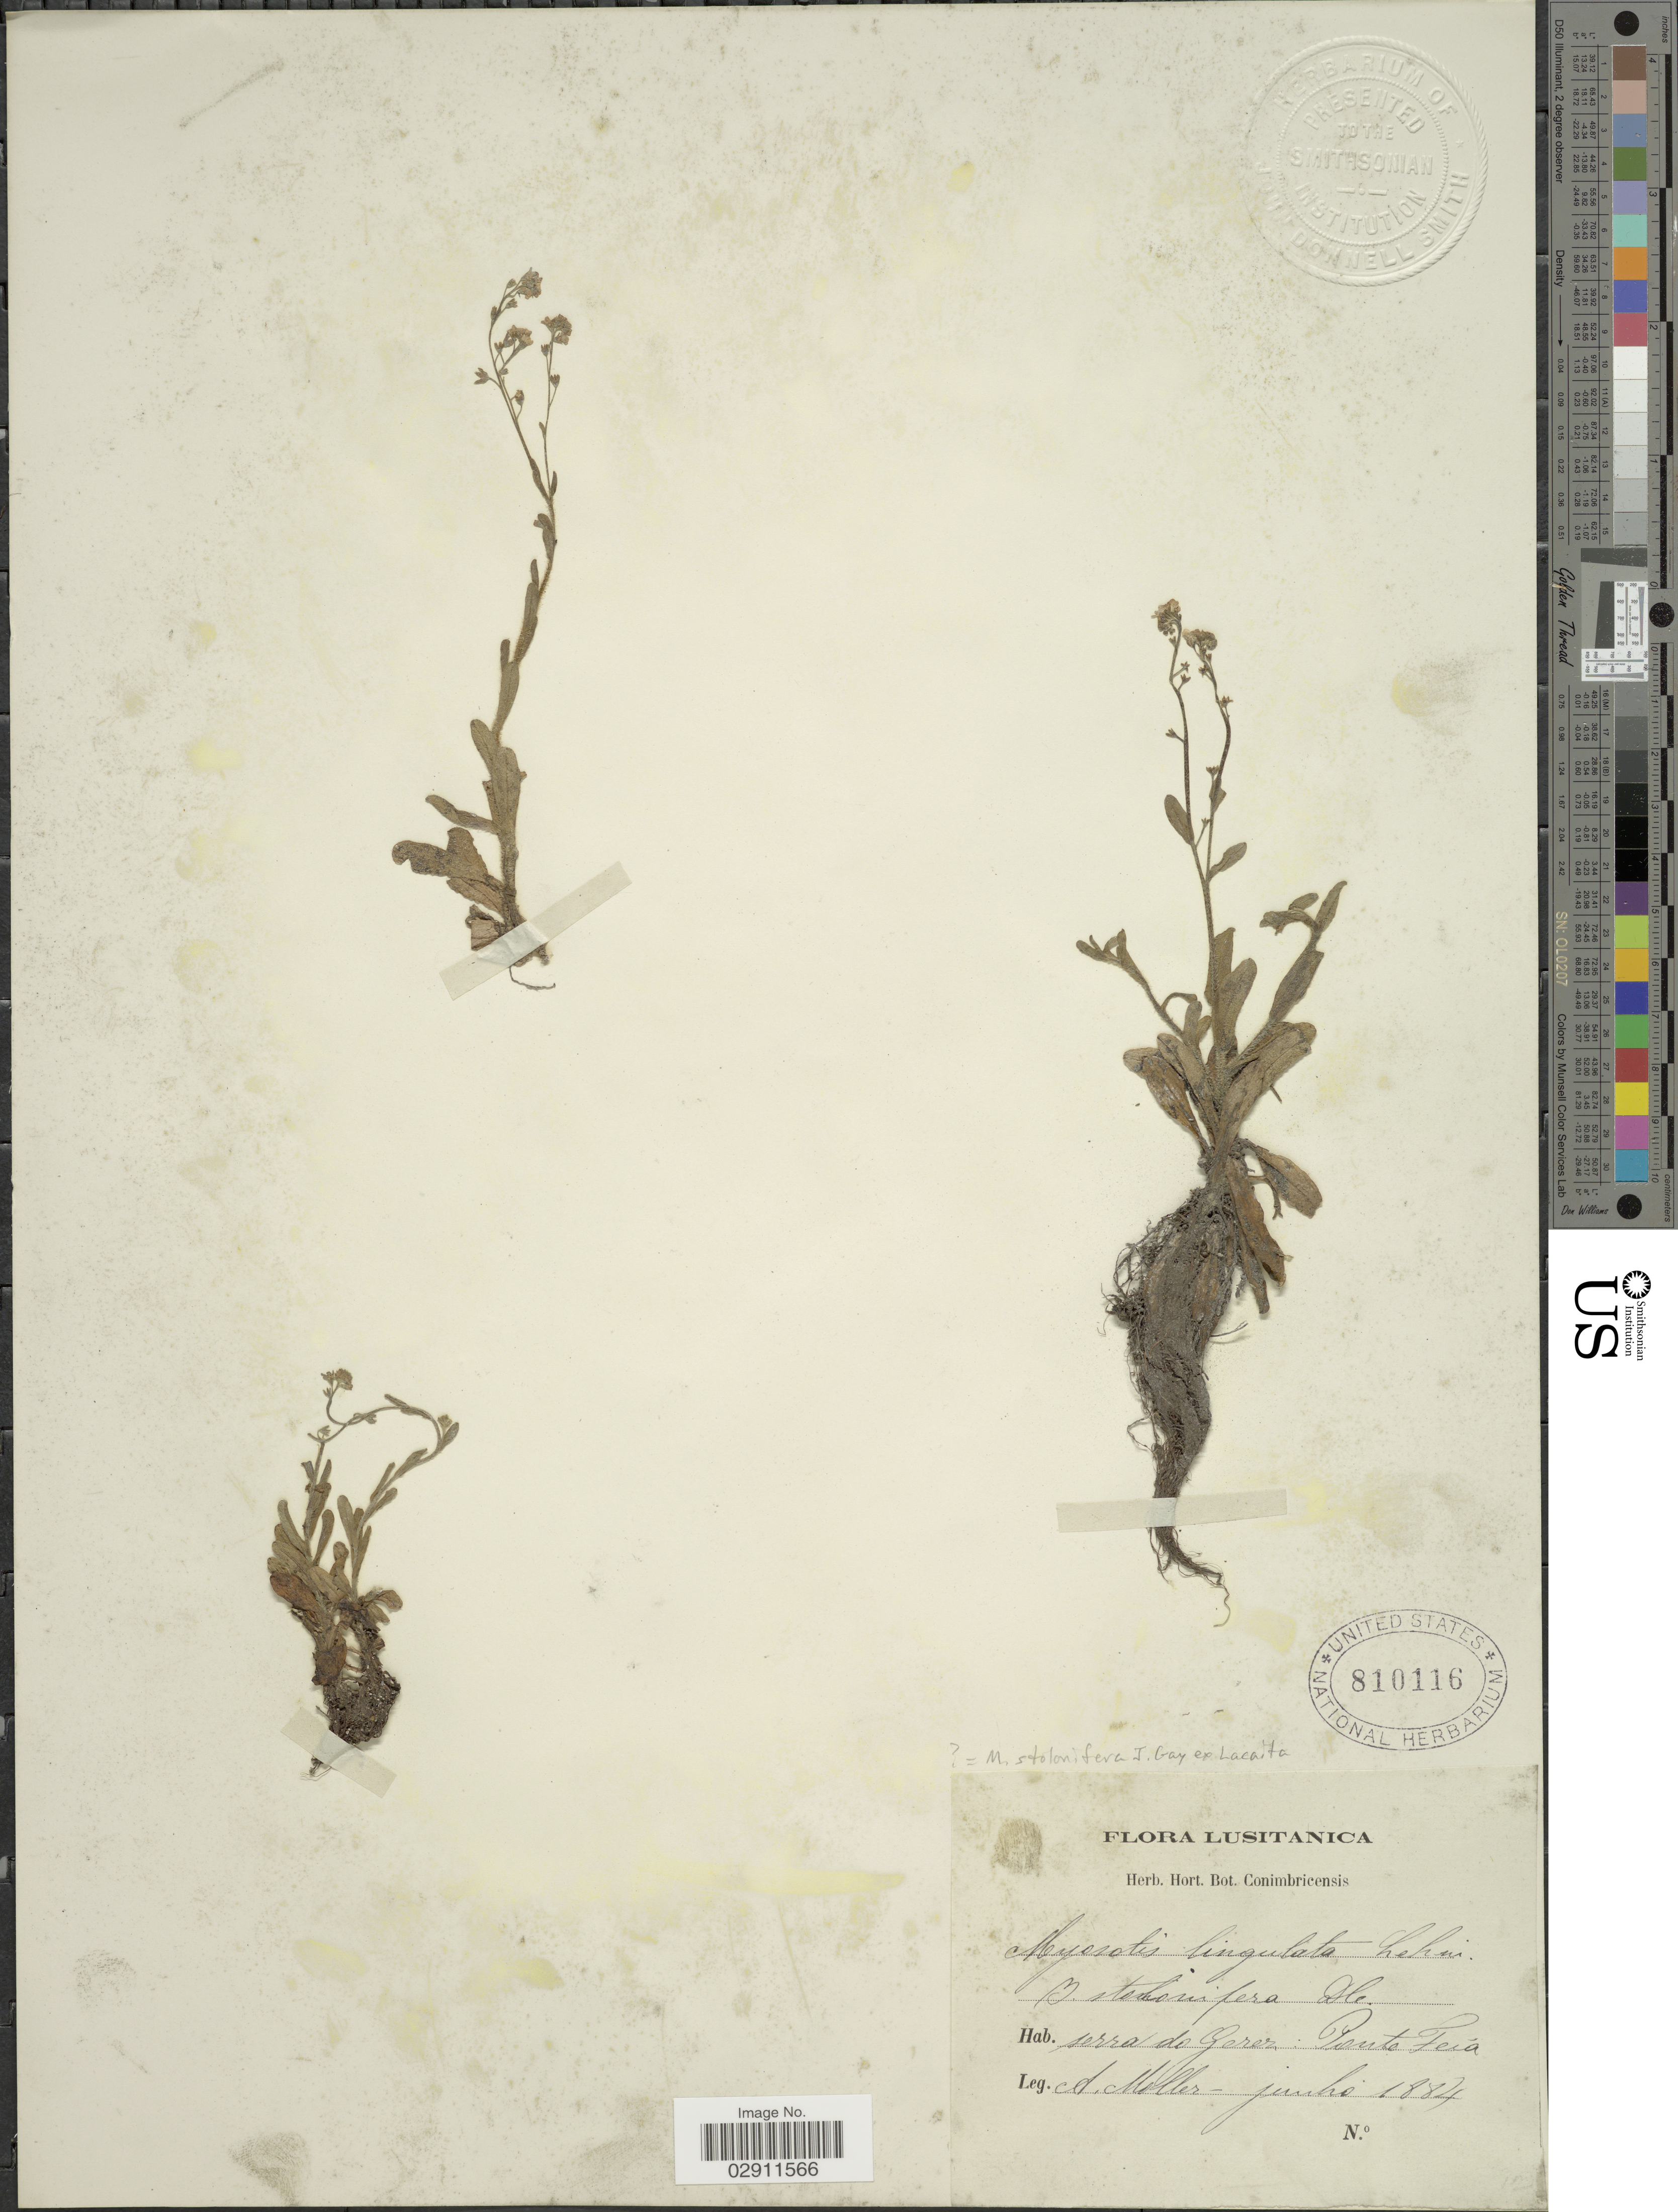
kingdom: Plantae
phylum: Tracheophyta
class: Magnoliopsida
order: Boraginales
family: Boraginaceae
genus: Myosotis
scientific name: Myosotis stolonifera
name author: (DC.) J. Gay ex Leresche & Levier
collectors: A. Moller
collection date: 1884-07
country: Portugal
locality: Lusitanica, serra do Gerez: Ponte Feia.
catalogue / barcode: US 8140116